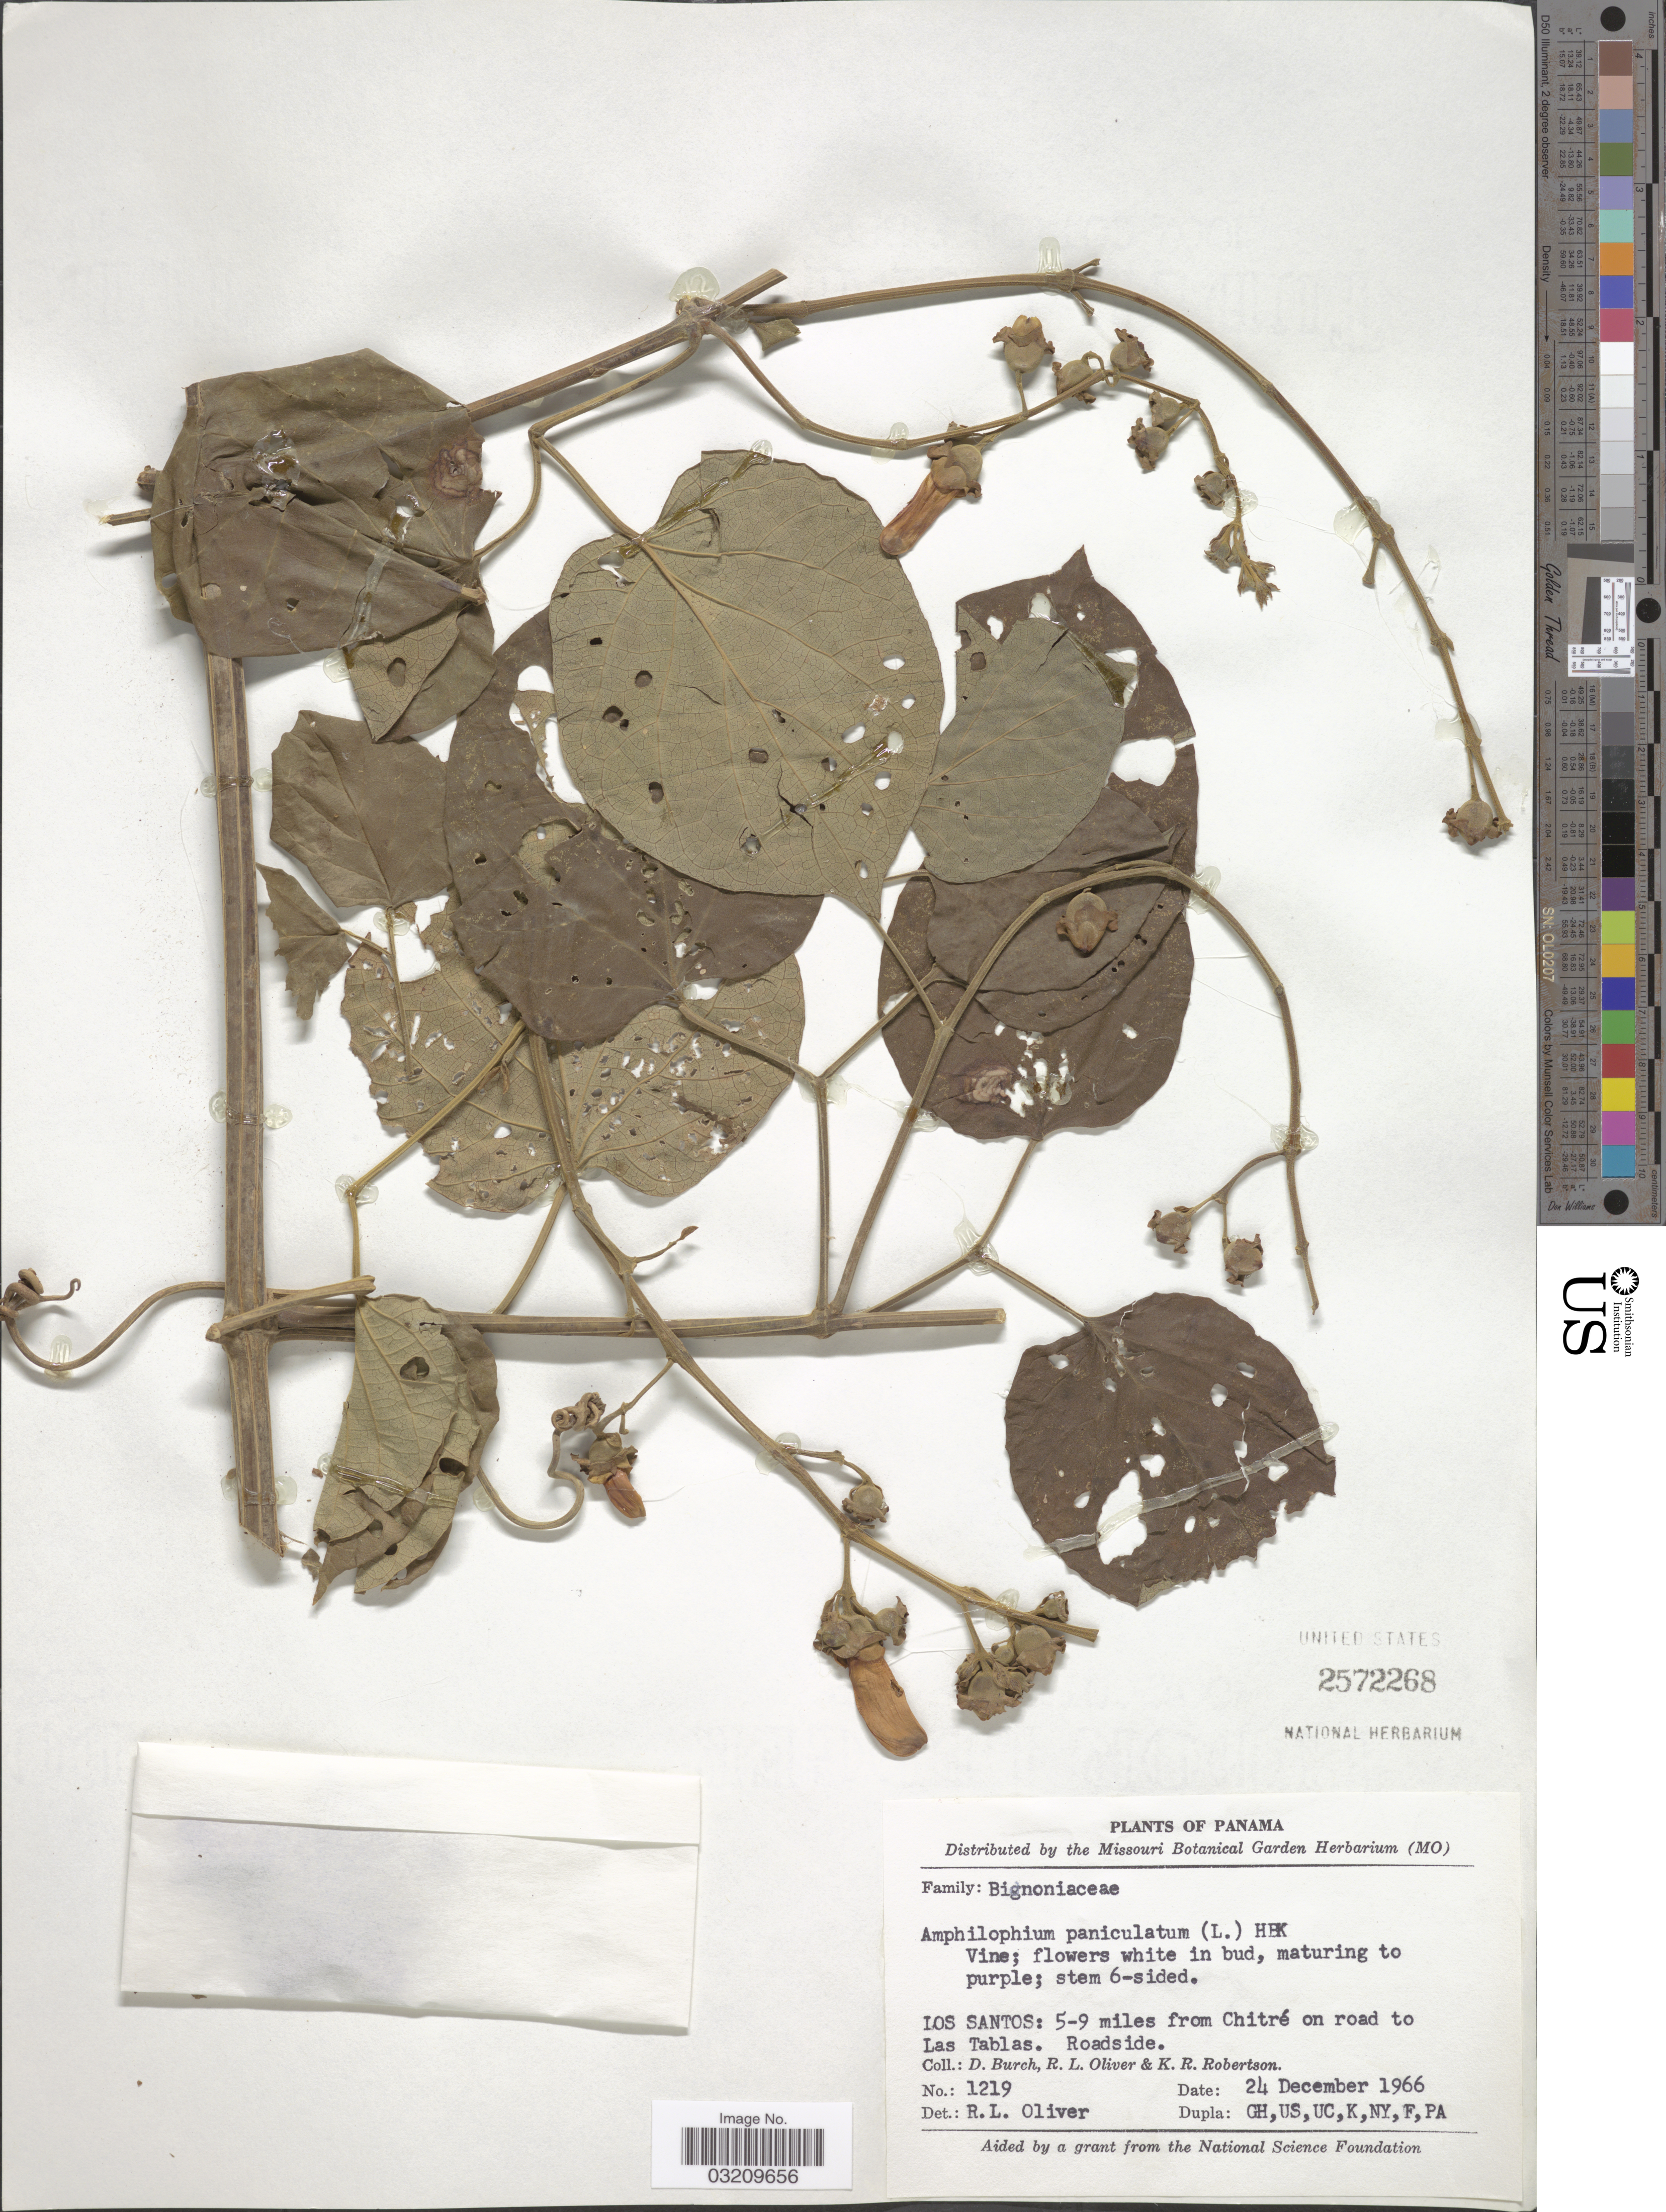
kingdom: Plantae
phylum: Tracheophyta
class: Magnoliopsida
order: Lamiales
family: Bignoniaceae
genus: Amphilophium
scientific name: Amphilophium paniculatum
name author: (L.) Kunth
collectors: D. Burch, R. Oliver & K. Robertson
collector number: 1219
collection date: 1966-12-24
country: Panama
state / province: Los Santos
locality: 5-9 miles from Chitré on road to Las Tablas.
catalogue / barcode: US 2572268